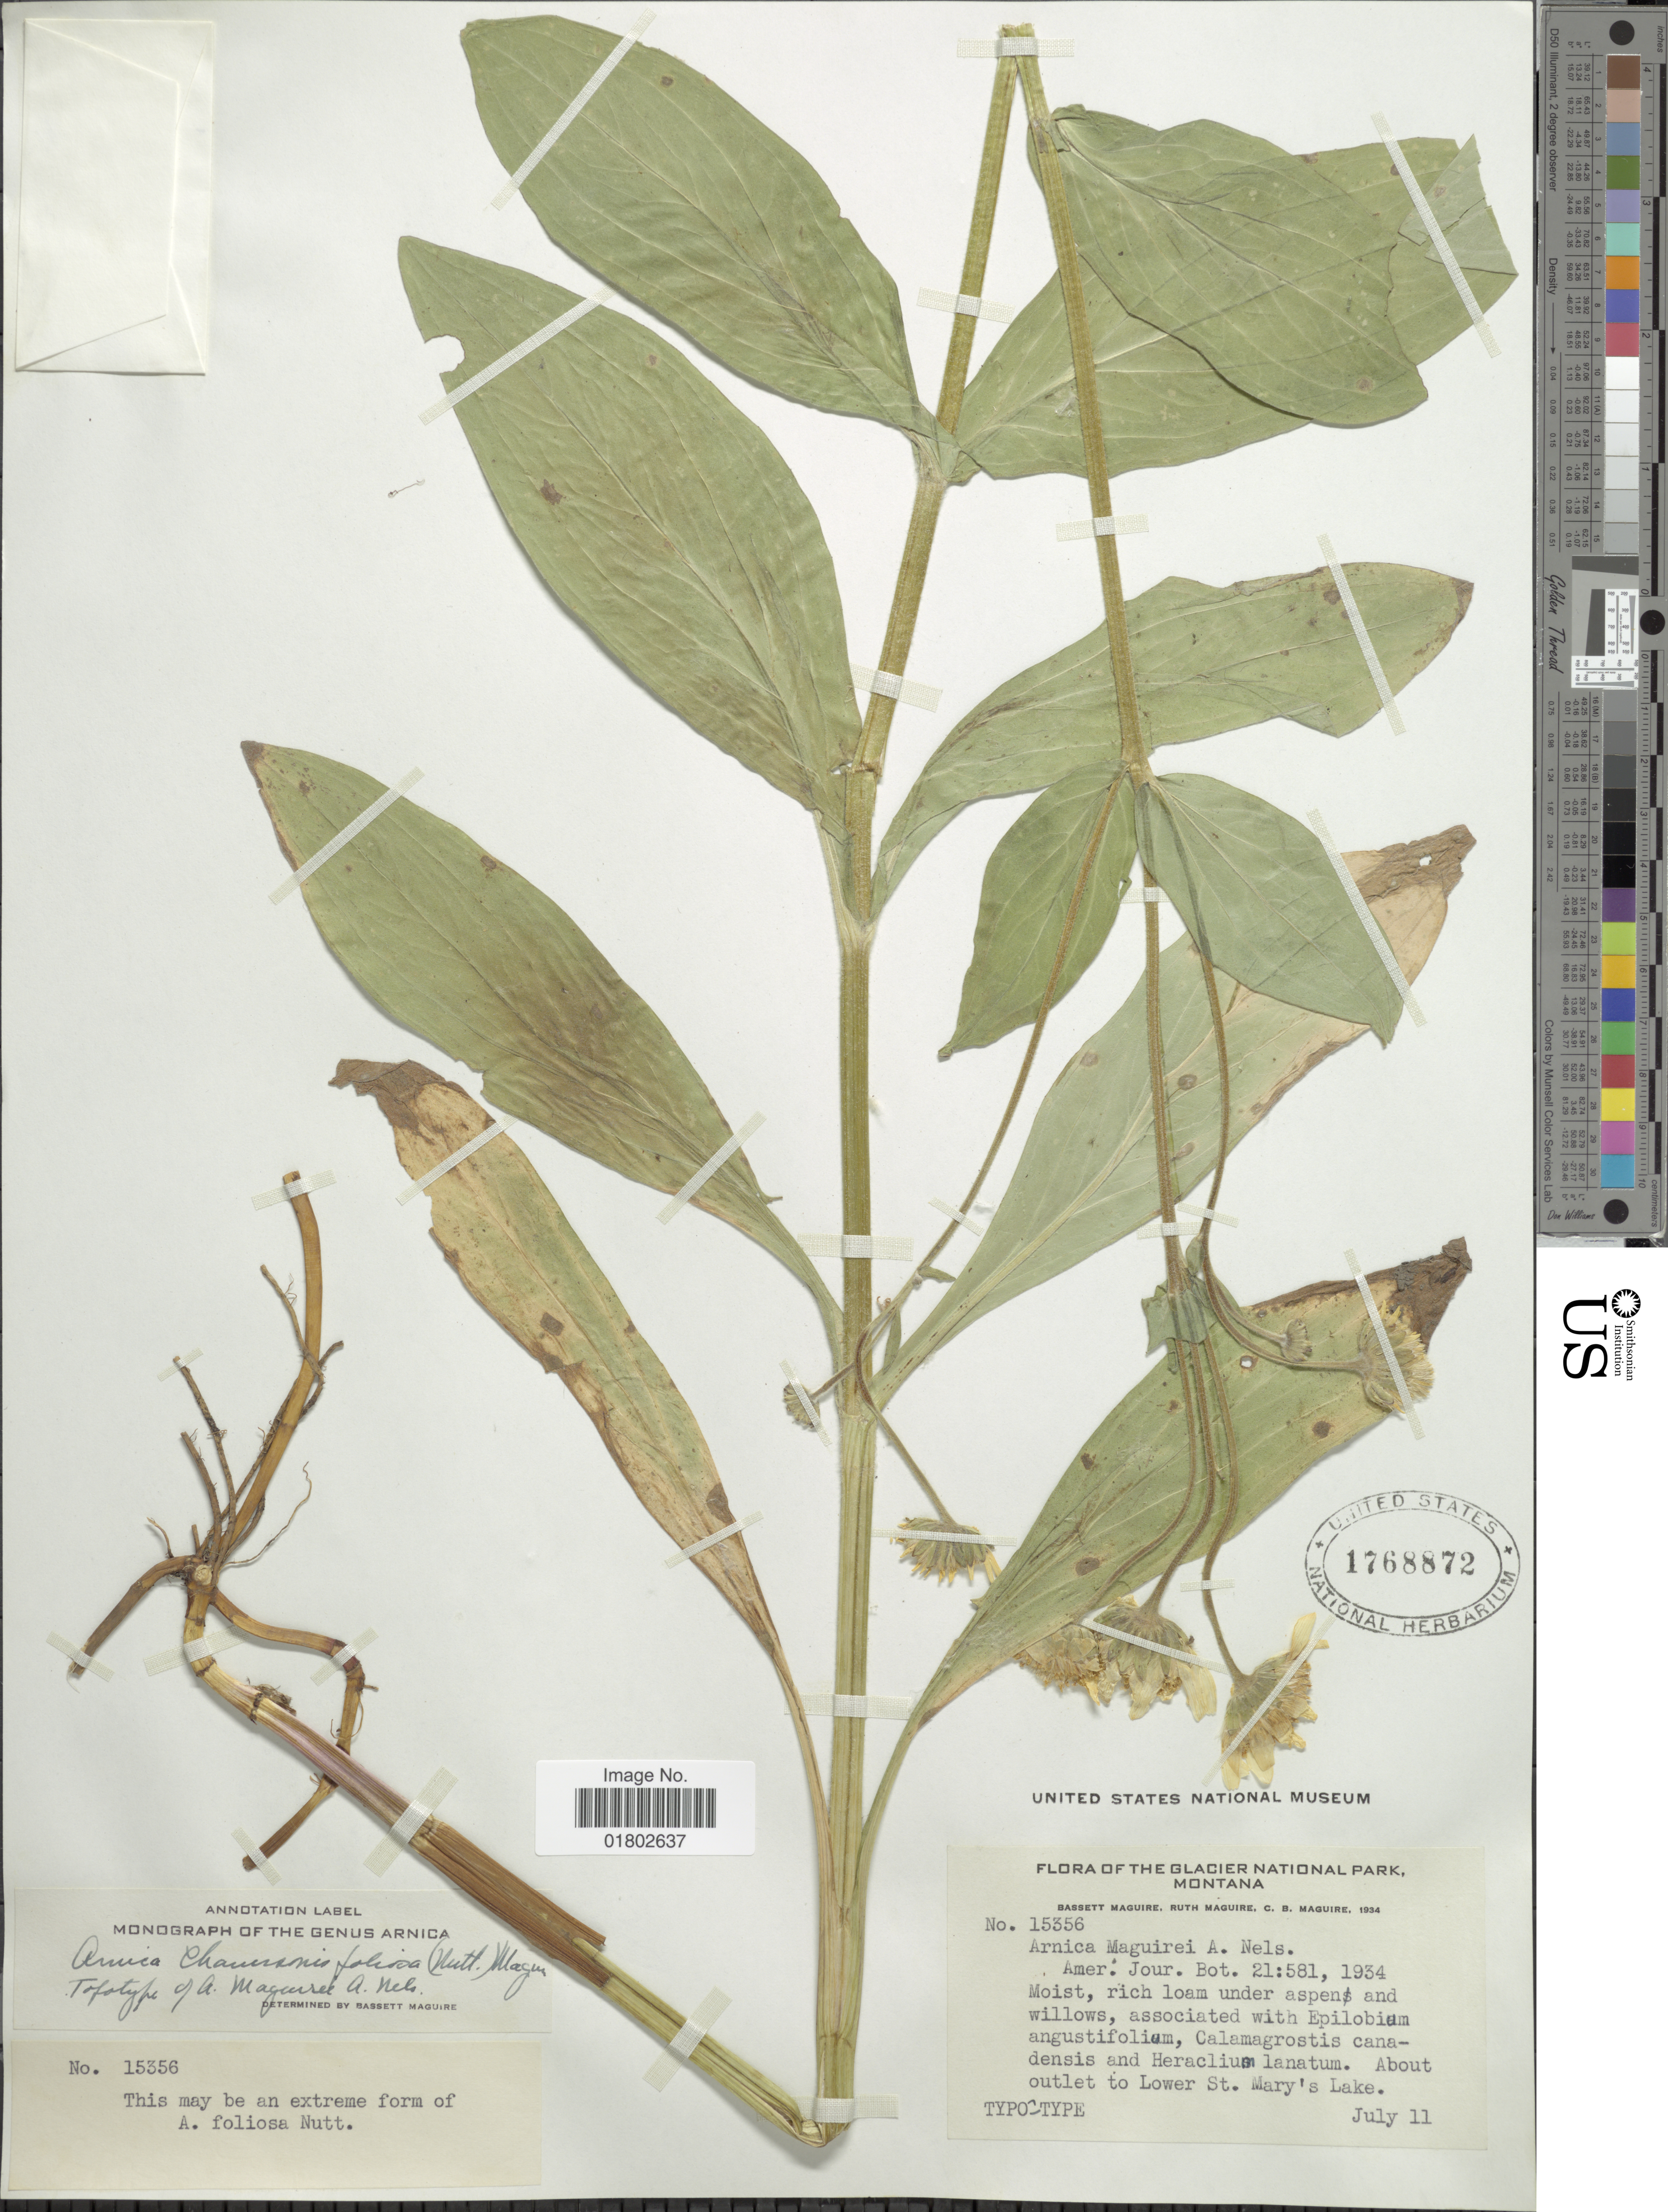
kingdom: Plantae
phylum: Tracheophyta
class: Magnoliopsida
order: Asterales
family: Asteraceae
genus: Arnica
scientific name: Arnica chamissonis subsp. foliosa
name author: (Nutt.) Maguire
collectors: B. Maguire, R. R. Maguire & C. Maguire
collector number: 15356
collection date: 1934-07-11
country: United States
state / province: Montana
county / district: Glacier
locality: Glacier National Park, about outlet to Lower St. Mary's Lake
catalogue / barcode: US 1768872